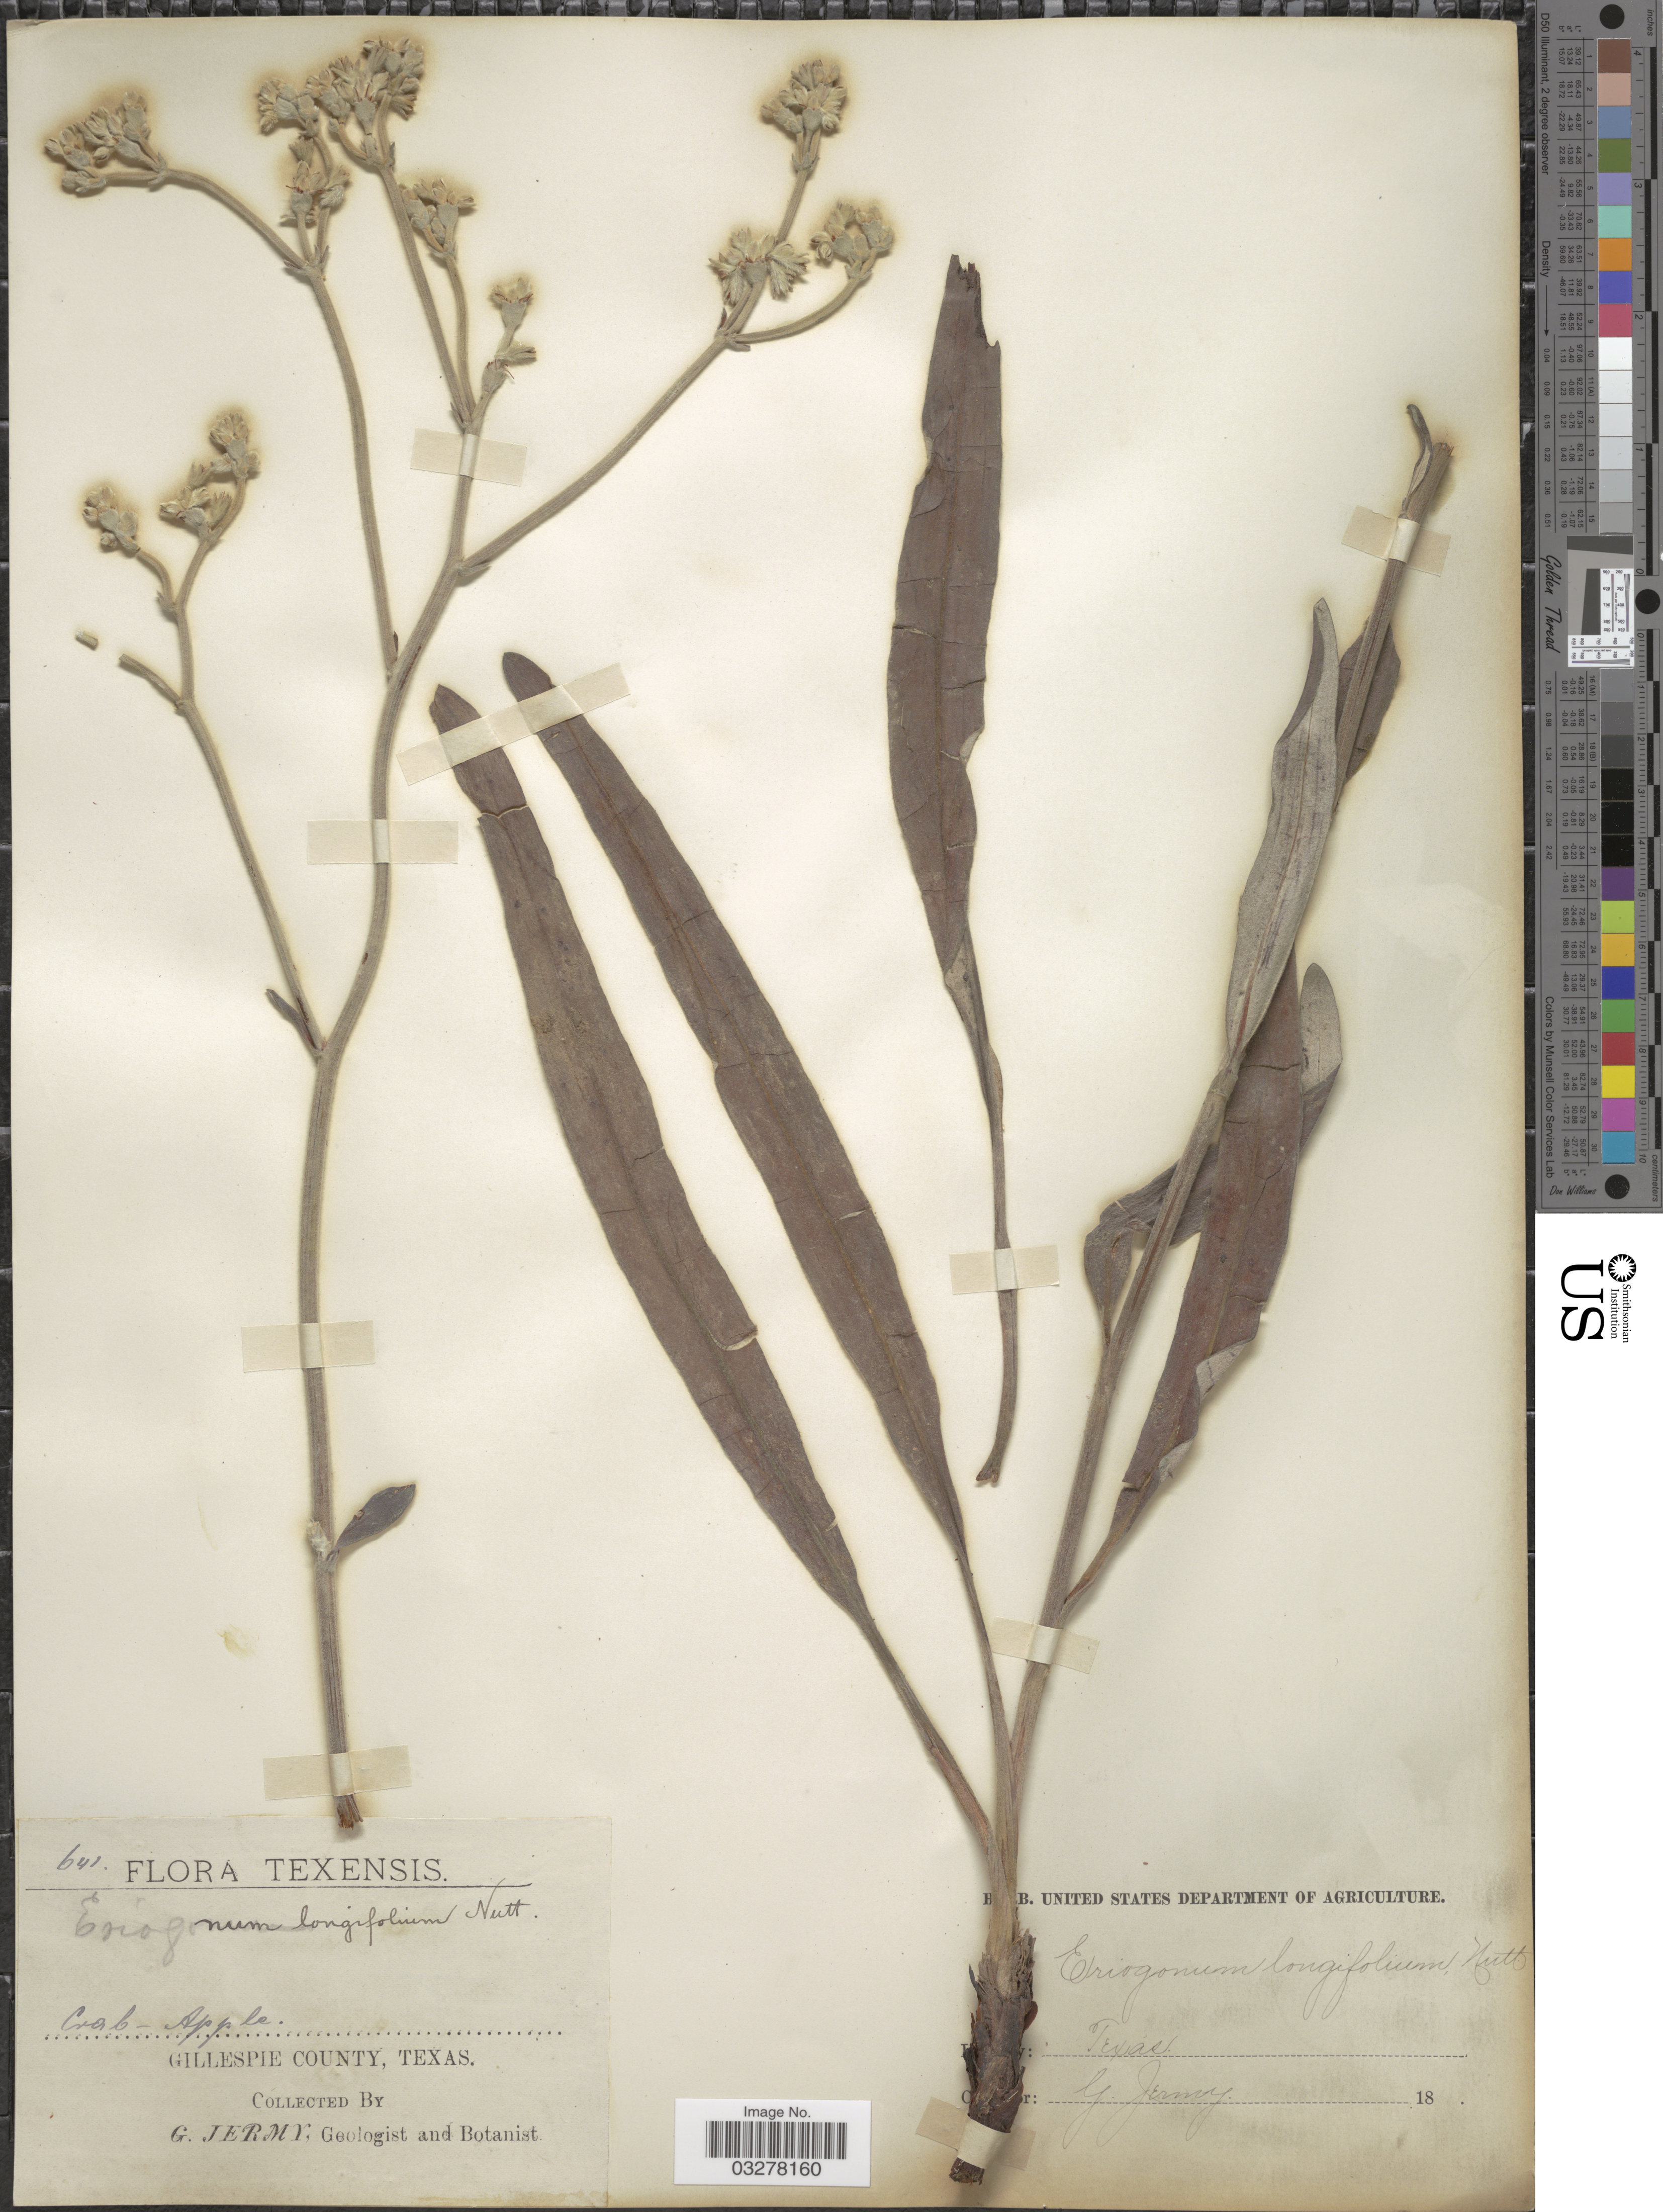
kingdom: Plantae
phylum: Tracheophyta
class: Magnoliopsida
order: Caryophyllales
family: Polygonaceae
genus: Eriogonum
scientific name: Eriogonum longifolium var. longifolium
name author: Nutt.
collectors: G. Jermy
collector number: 641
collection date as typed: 18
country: United States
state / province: Texas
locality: Gillespie County.